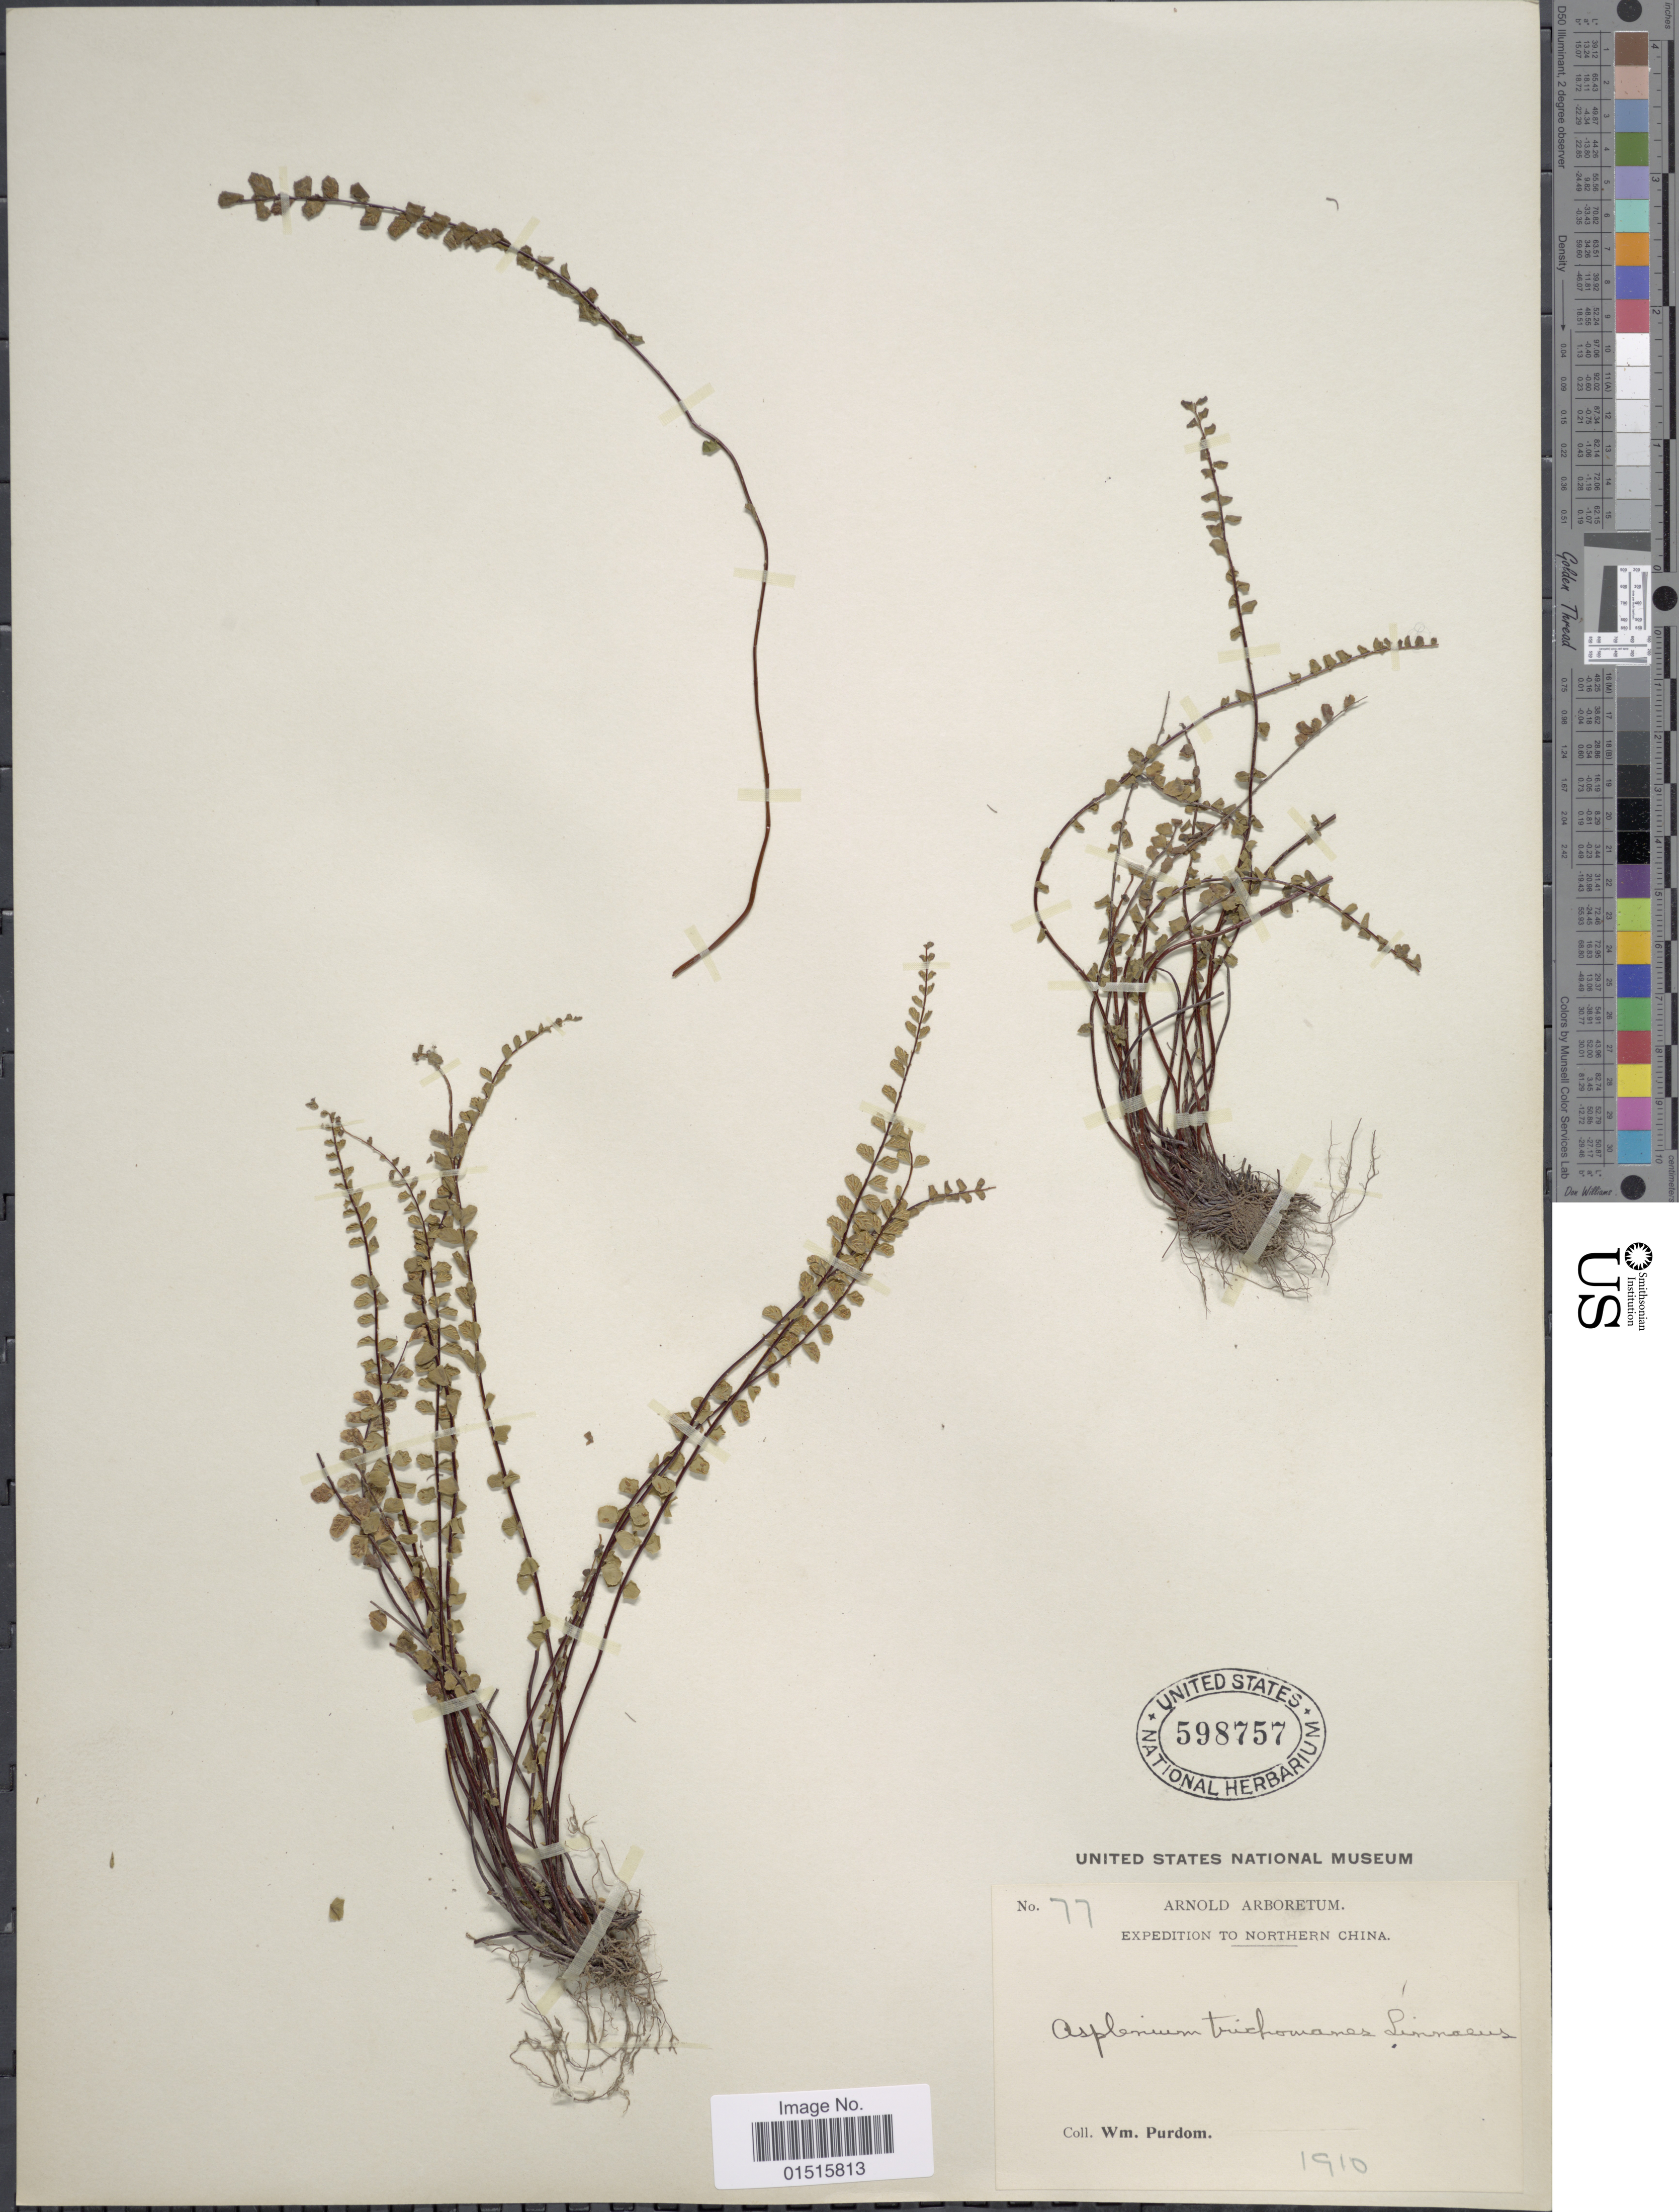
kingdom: Plantae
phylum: Tracheophyta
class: Polypodiopsida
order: Polypodiales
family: Aspleniaceae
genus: Asplenium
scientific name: Asplenium trichomanes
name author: L.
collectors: W. Purdom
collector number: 77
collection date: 1910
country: China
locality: Northern China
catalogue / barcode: US 598757